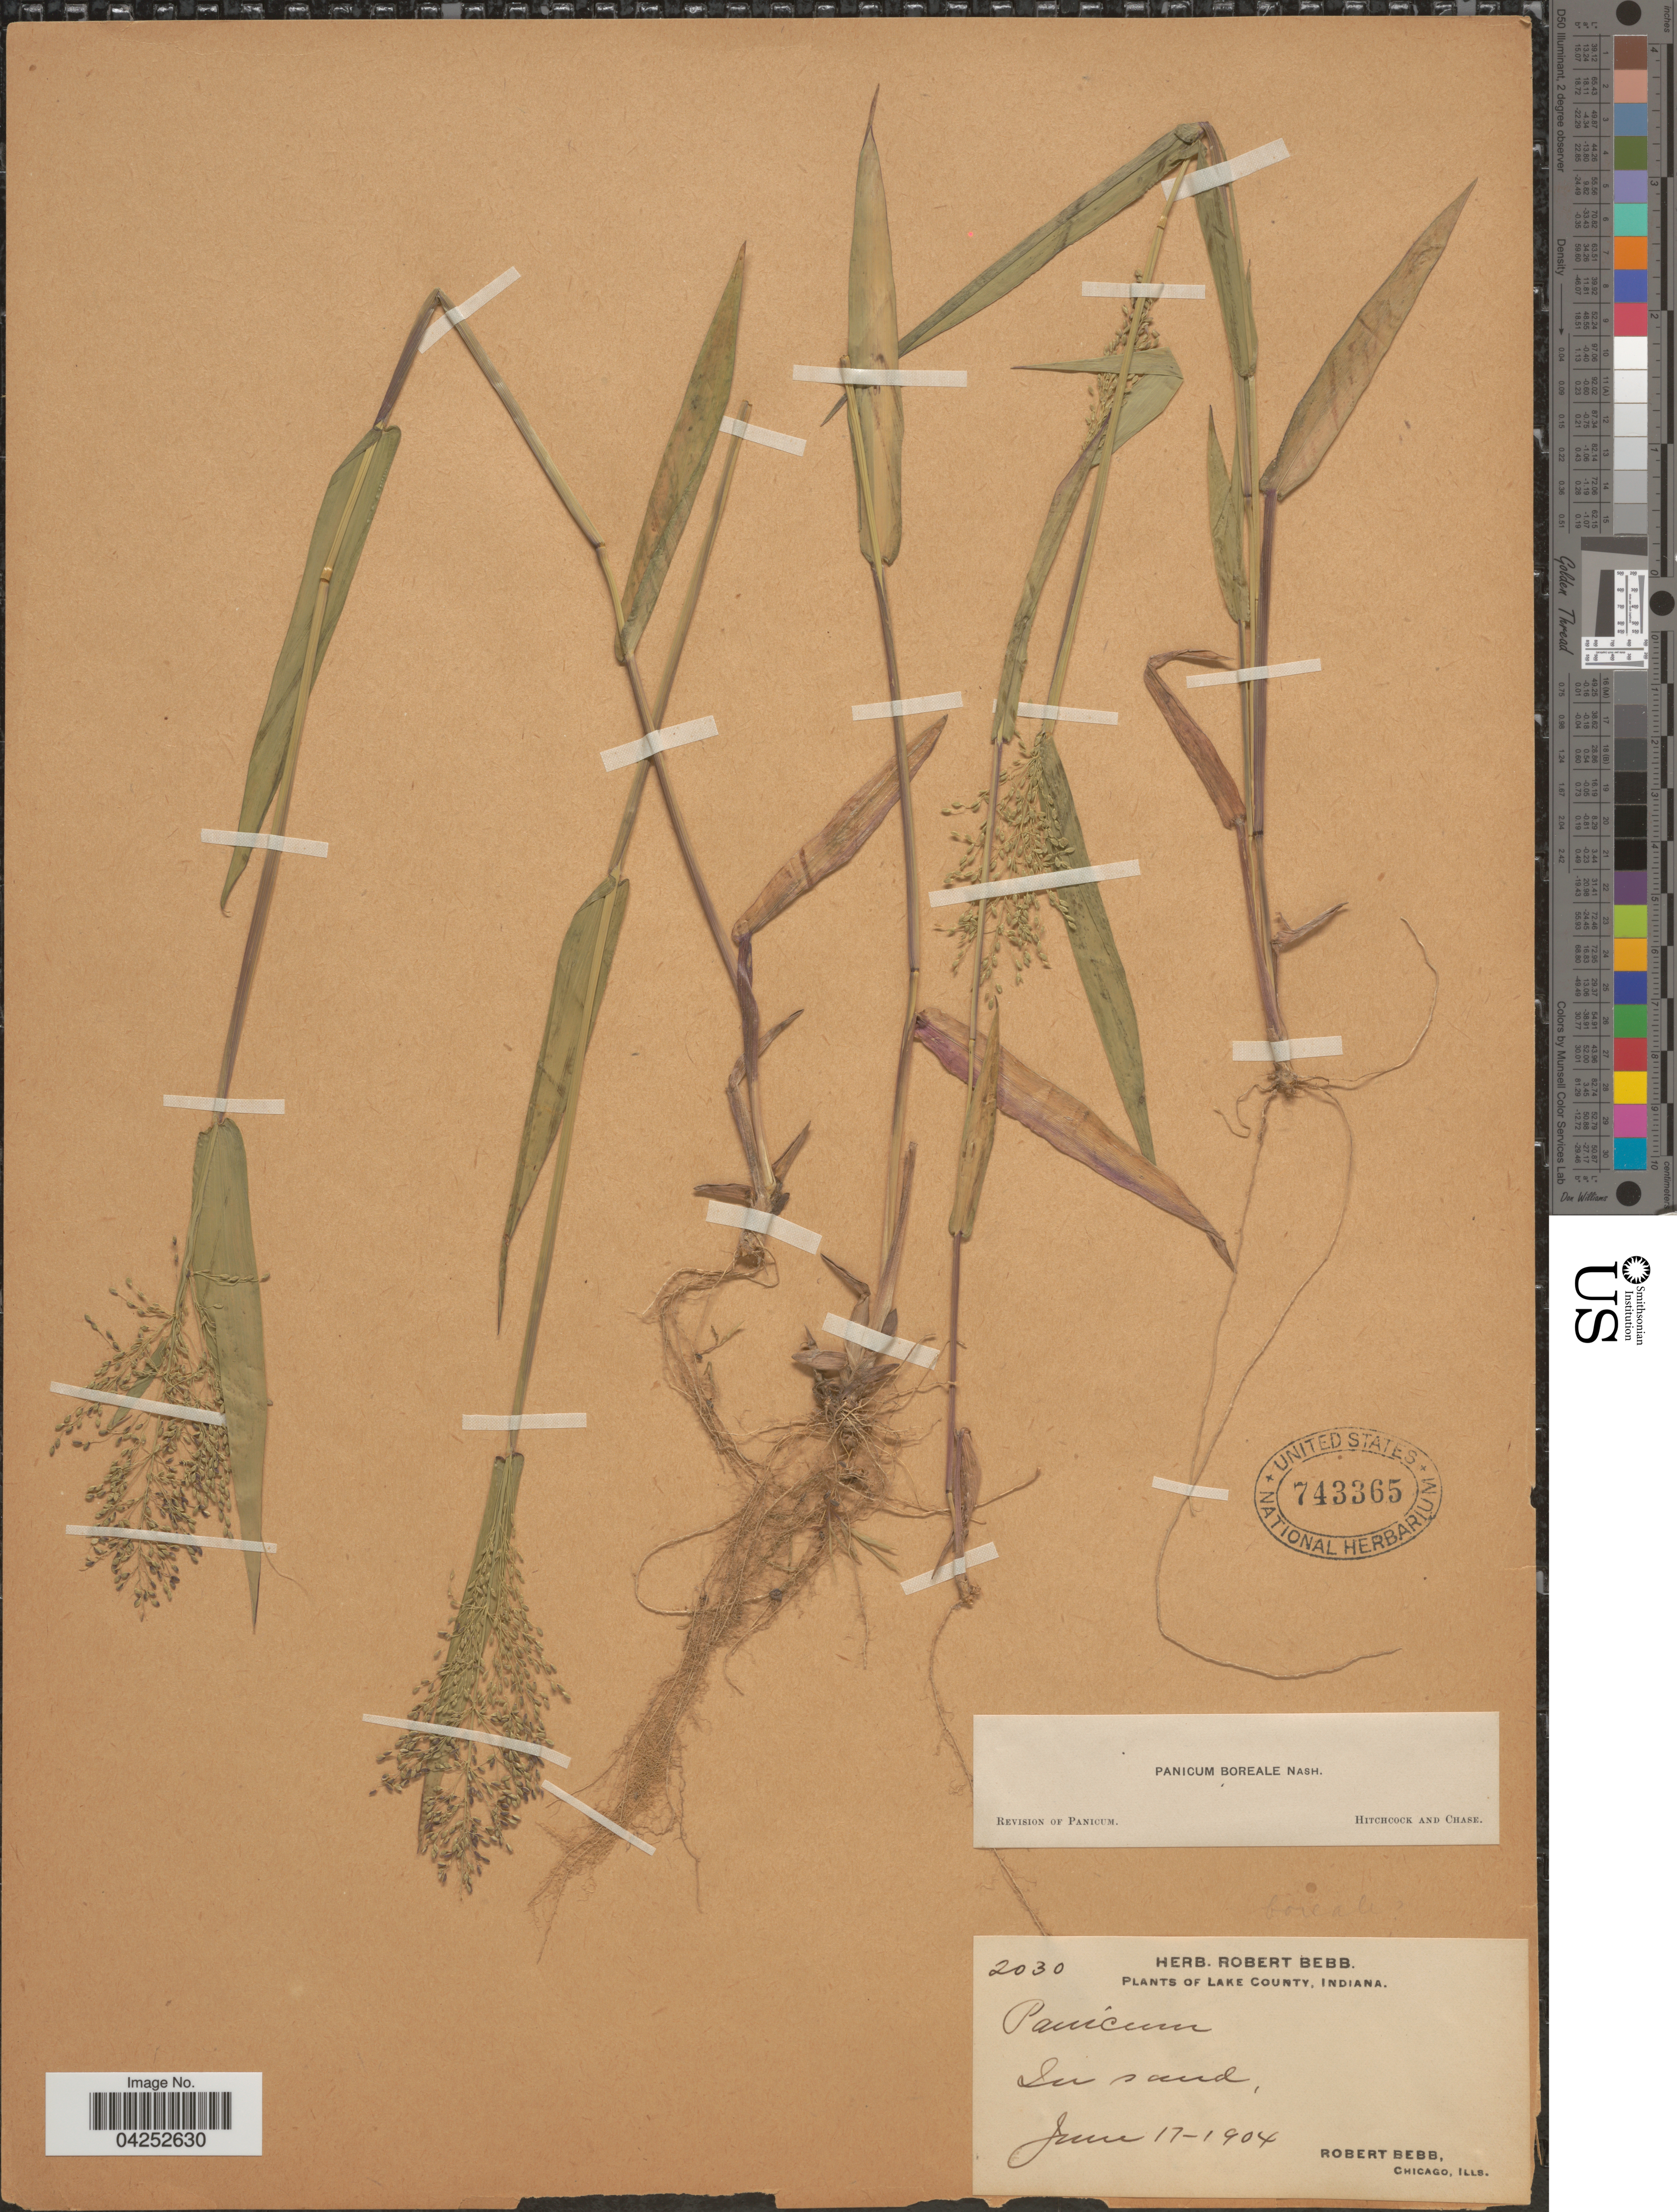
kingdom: Plantae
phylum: Tracheophyta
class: Liliopsida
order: Poales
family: Poaceae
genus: Dichanthelium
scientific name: Dichanthelium boreale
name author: (Nash) Freckmann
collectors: R. Bebb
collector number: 2030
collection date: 1904-06-17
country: United States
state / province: Indiana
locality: Lake County.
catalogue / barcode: US 743365